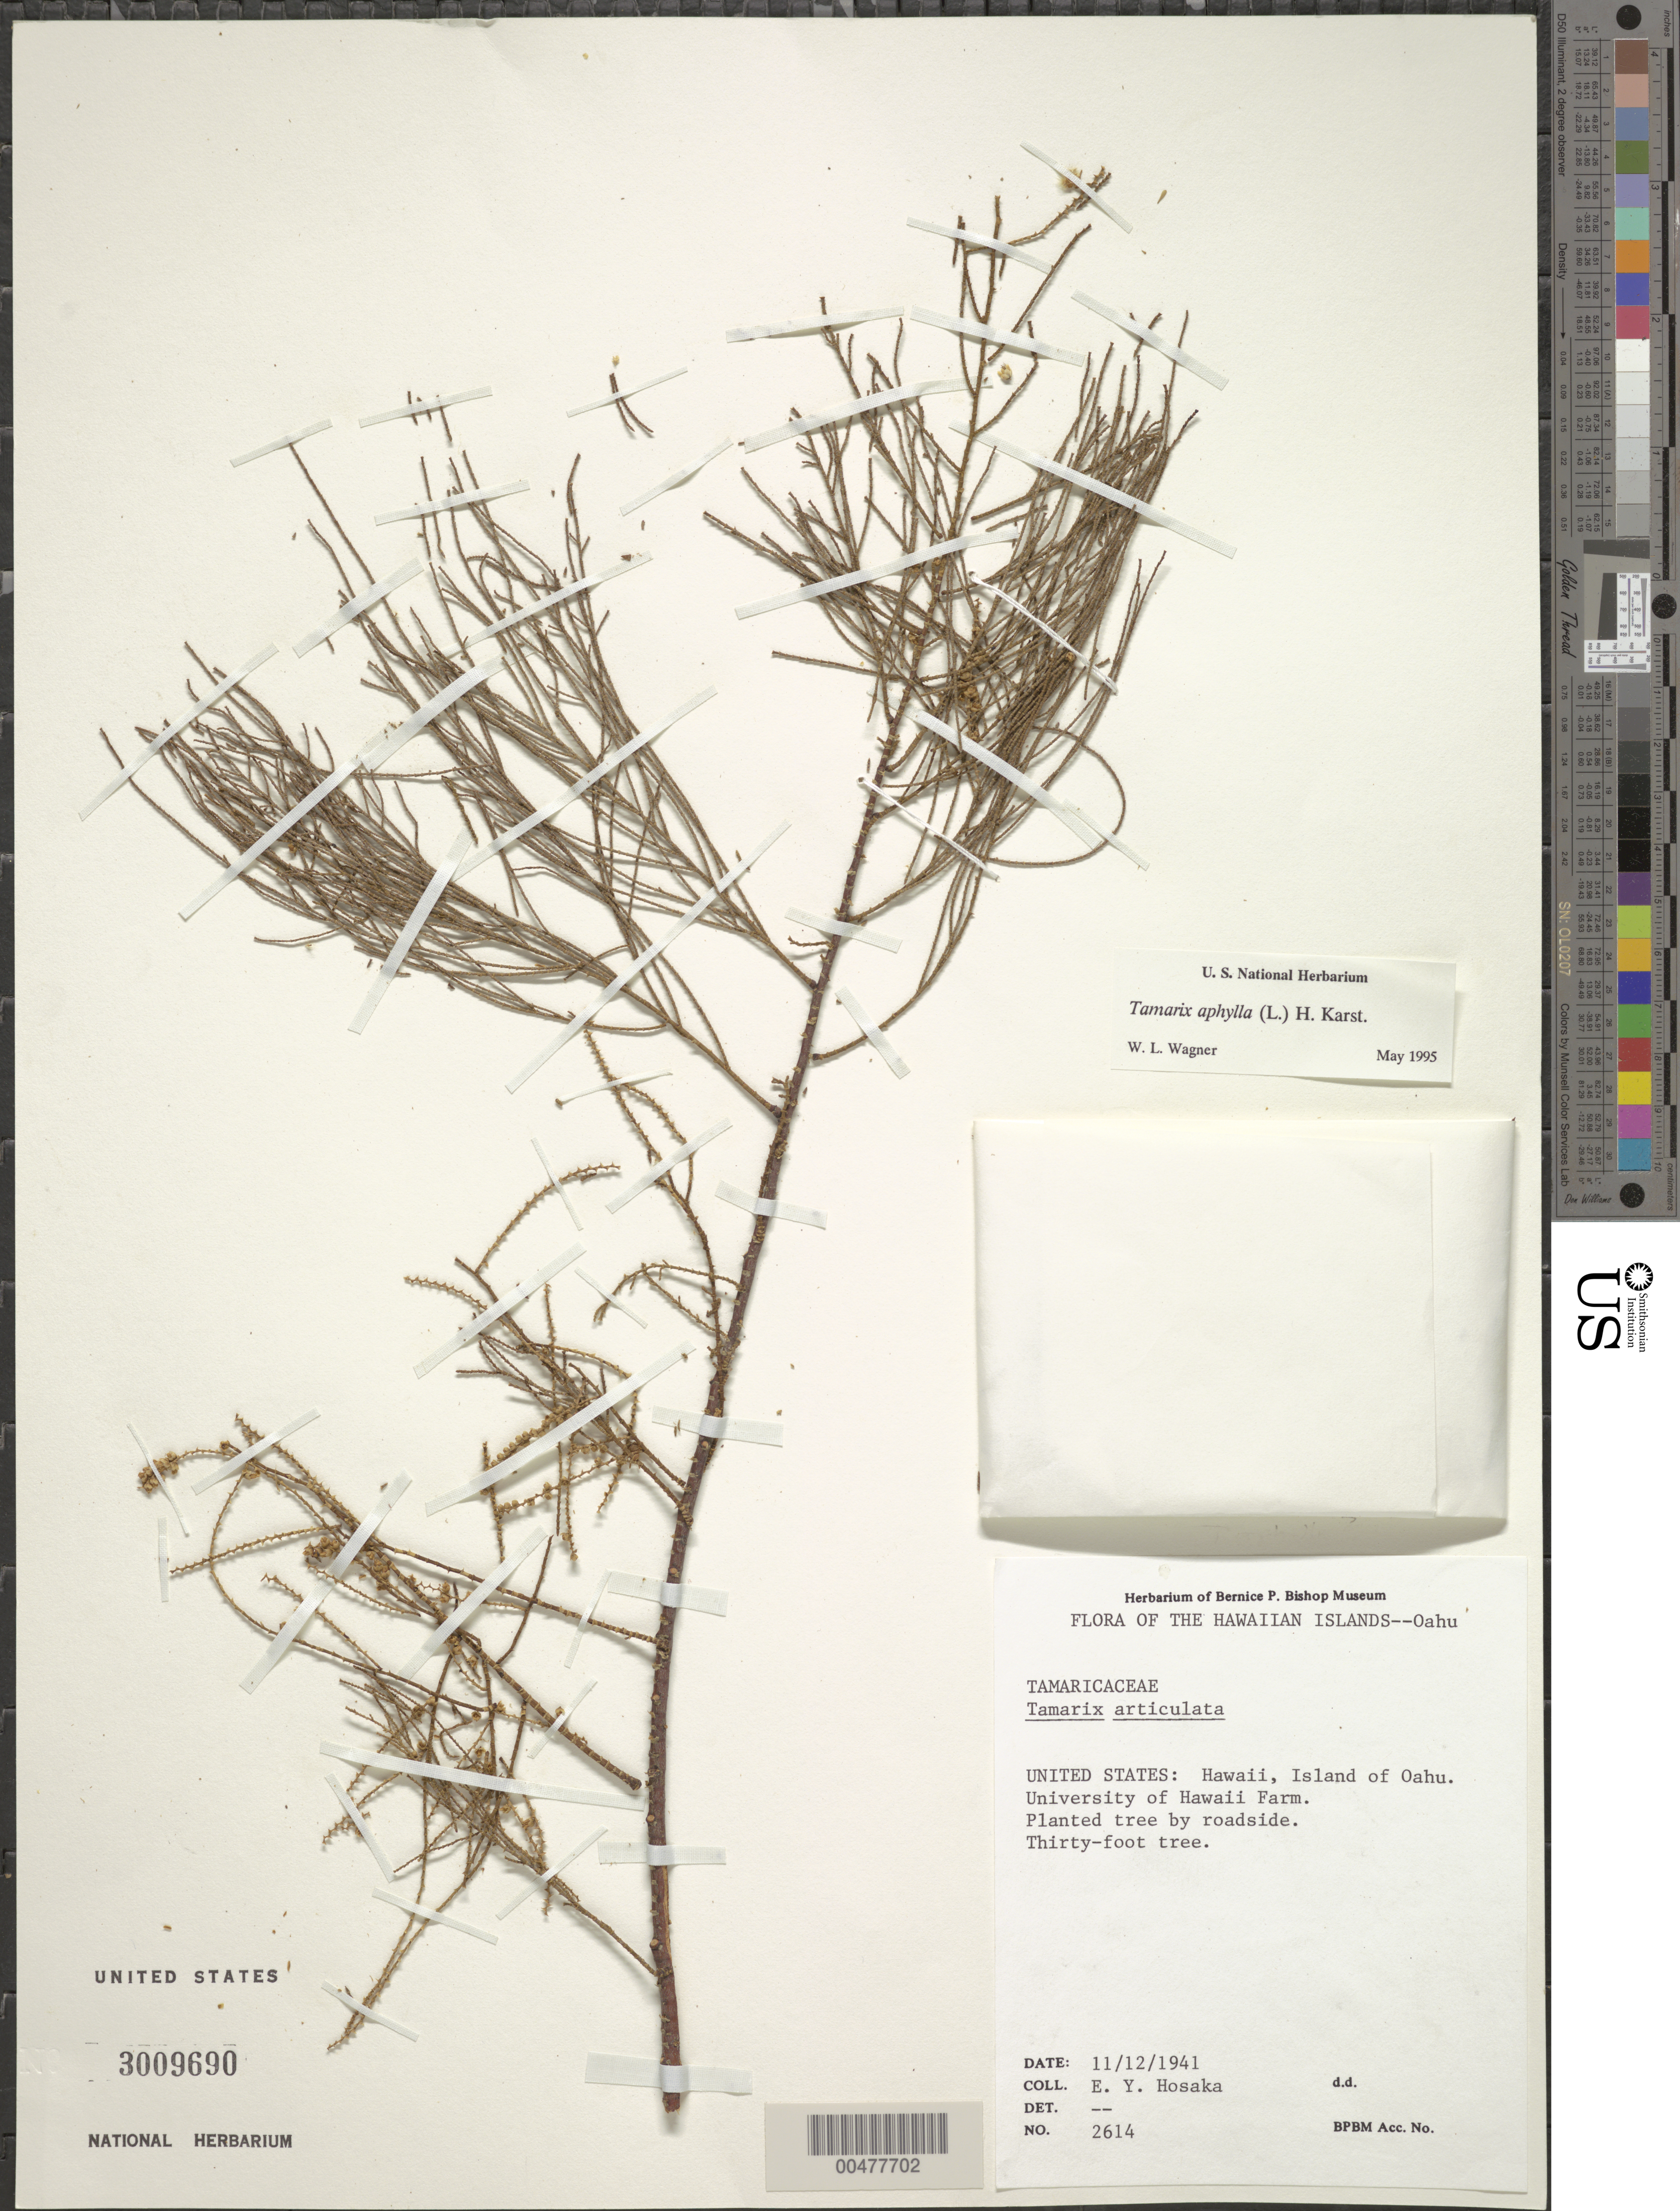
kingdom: Plantae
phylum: Tracheophyta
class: Magnoliopsida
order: Caryophyllales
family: Tamaricaceae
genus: Tamarix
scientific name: Tamarix aphylla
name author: (L.) H. Karst.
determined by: Wagner, W. L., (BOT), Smithsonian Institution - National Museum of Natural History (UNITED STATES)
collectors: E. Y. Hosaka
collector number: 2614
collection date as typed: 11 Dec 1941 or 12 Nov 1941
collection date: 1941-11-12 or 1941-12-11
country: United States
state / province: Hawaii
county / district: Honolulu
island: Oahu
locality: University of Hawaii Farm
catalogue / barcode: US 3009690